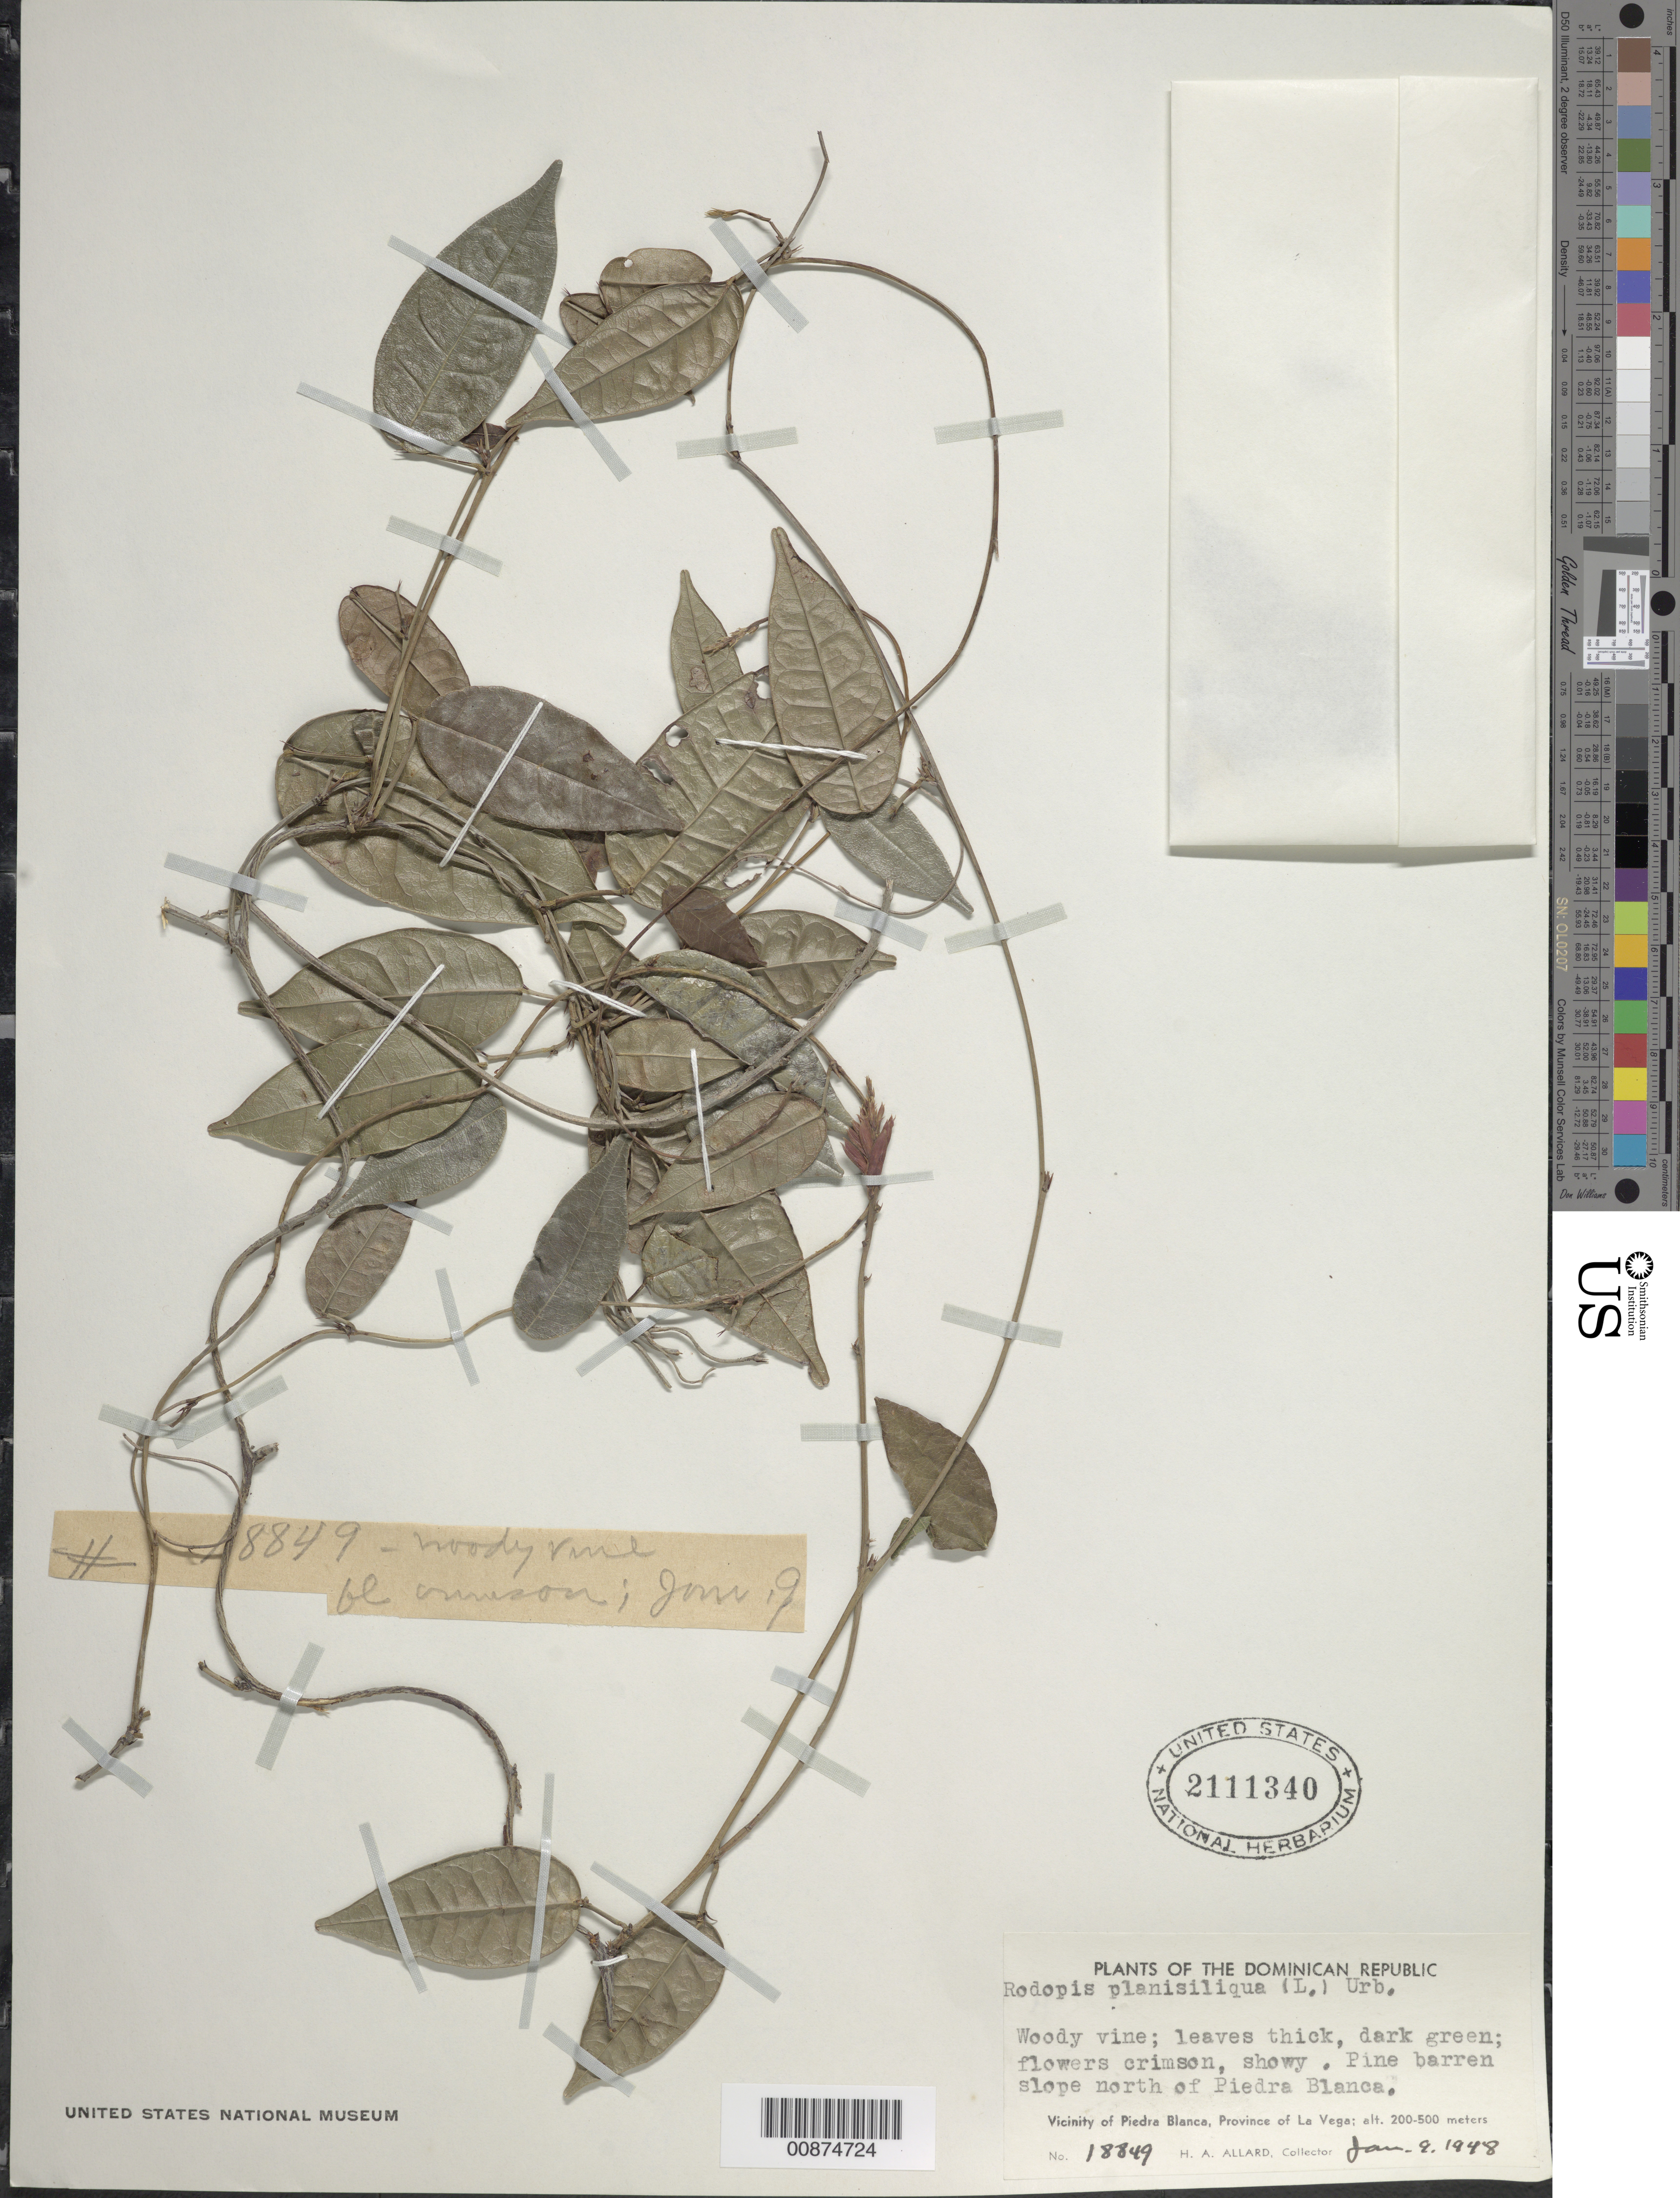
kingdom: Plantae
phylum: Tracheophyta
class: Magnoliopsida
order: Fabales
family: Fabaceae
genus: Rhodopis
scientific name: Rhodopis planisiliqua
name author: (L.) Urb.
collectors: H. A. Allard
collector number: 18849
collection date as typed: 09 Jan 1948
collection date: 1948-01-09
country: Dominican Republic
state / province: La Vega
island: Hispaniola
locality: North of Piedra Blanca.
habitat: Pine barren slope.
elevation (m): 200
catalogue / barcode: US 2111340